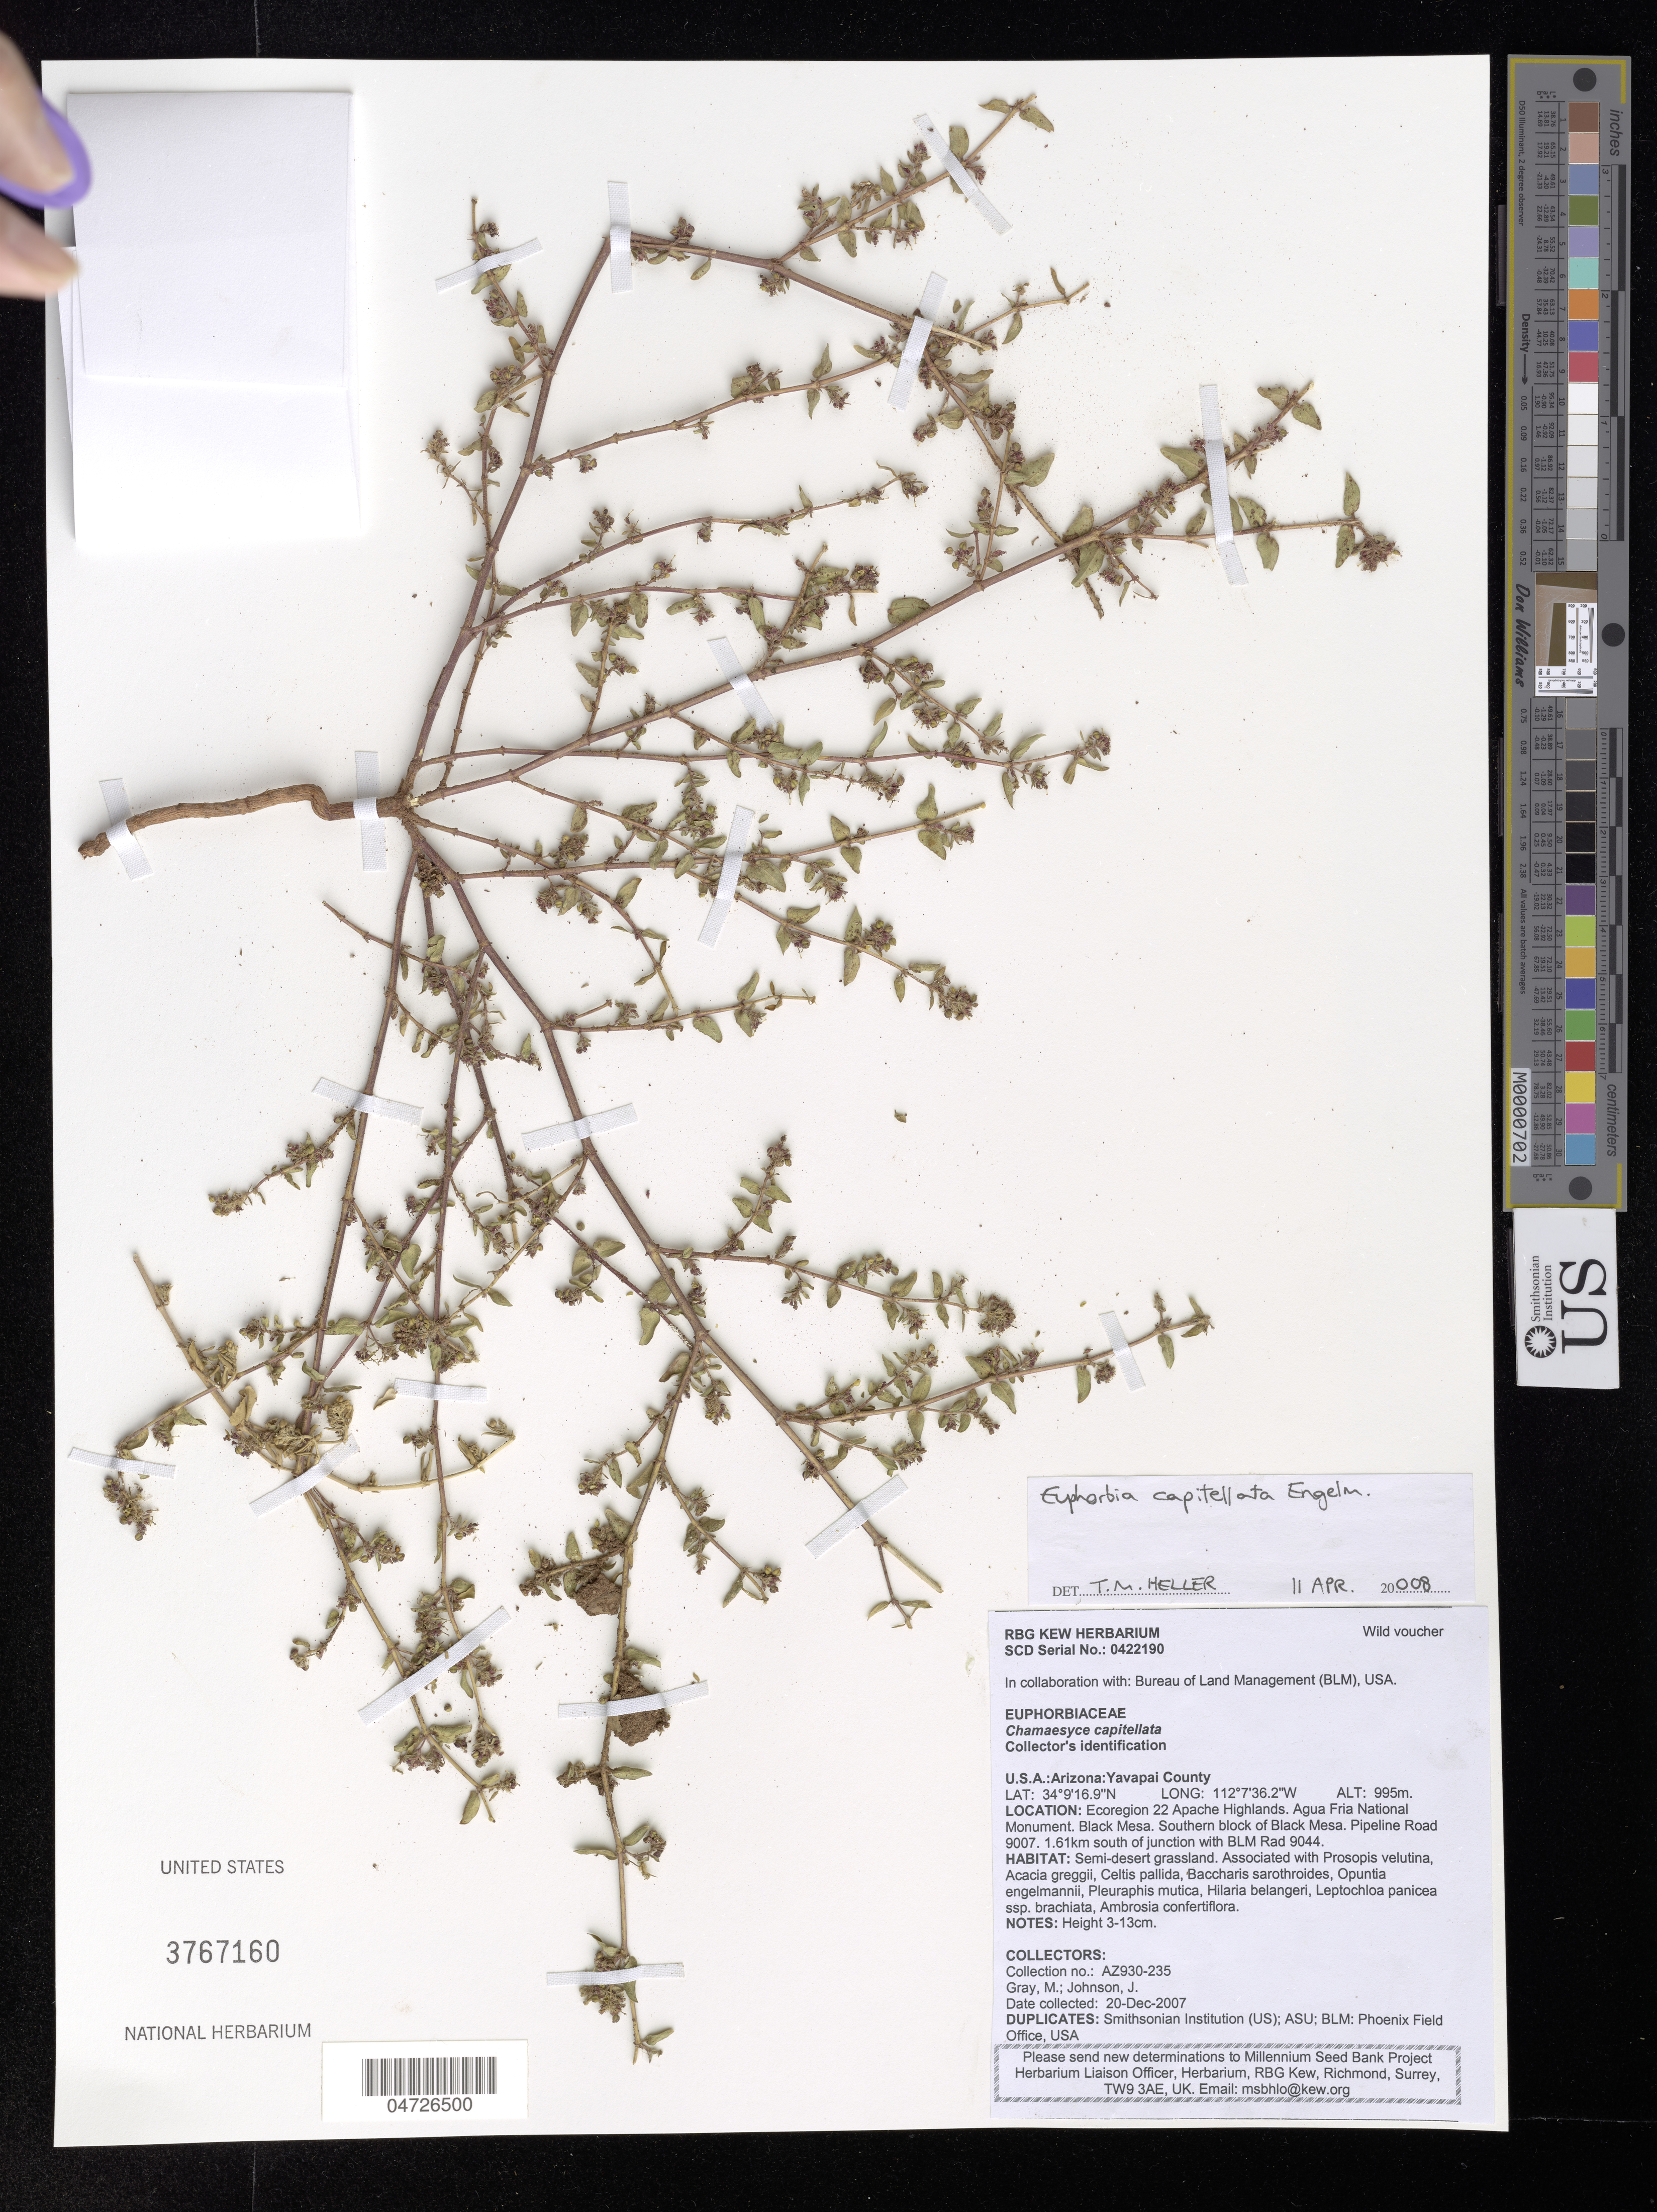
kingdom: Plantae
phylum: Tracheophyta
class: Magnoliopsida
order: Malpighiales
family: Euphorbiaceae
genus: Euphorbia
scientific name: Euphorbia capitellata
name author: Engelm. in Emory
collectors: M. Gray & J. Johnson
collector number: AZ930-235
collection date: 2007-12-20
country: United States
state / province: Arizona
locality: Yavapai County. Ecoregion 22 Apache Highlands. Agua Fria National Monument. Black Mesa. Southern block of Black Mesa. Pipeline Road 9007. 1.61km south of junction with BLM Rad 9044.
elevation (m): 995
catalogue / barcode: US 3767160